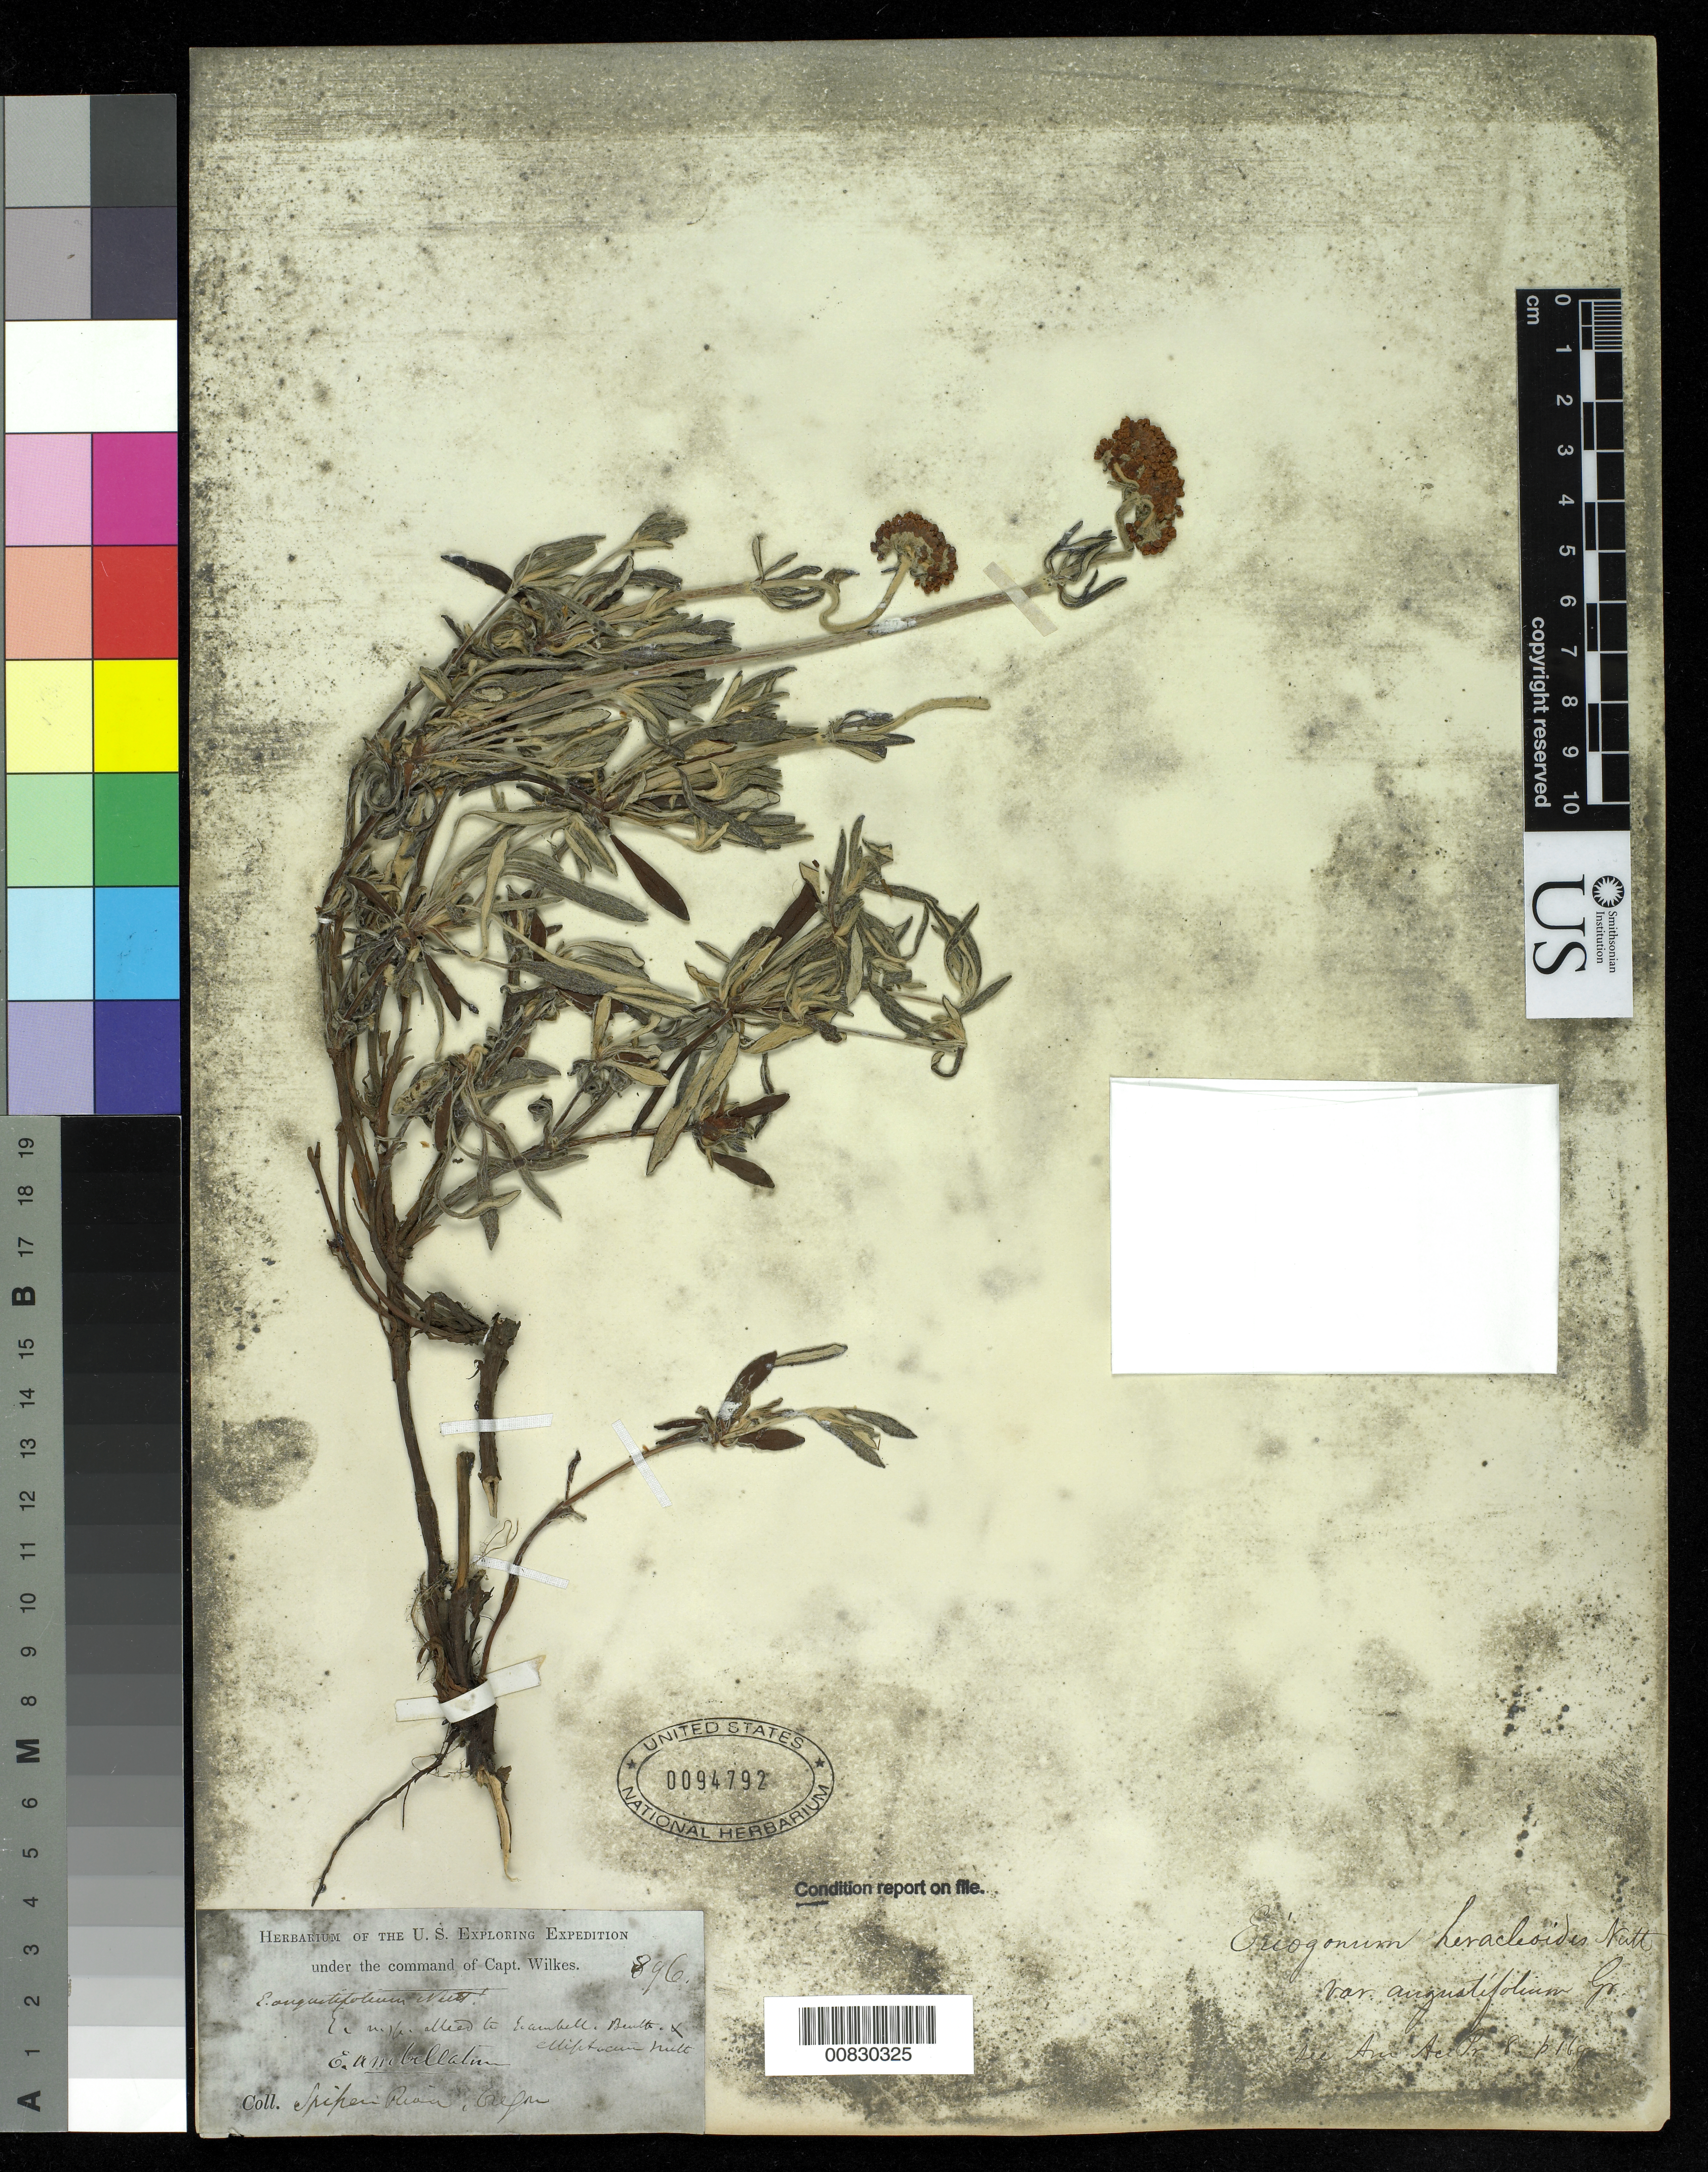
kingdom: Plantae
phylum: Tracheophyta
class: Magnoliopsida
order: Caryophyllales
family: Polygonaceae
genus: Eriogonum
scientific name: Eriogonum heracleoides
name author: Nutt.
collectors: Wilkes Explor. Exped.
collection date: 1838/1842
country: United States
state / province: Oregon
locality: Spipen River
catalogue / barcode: US 94792